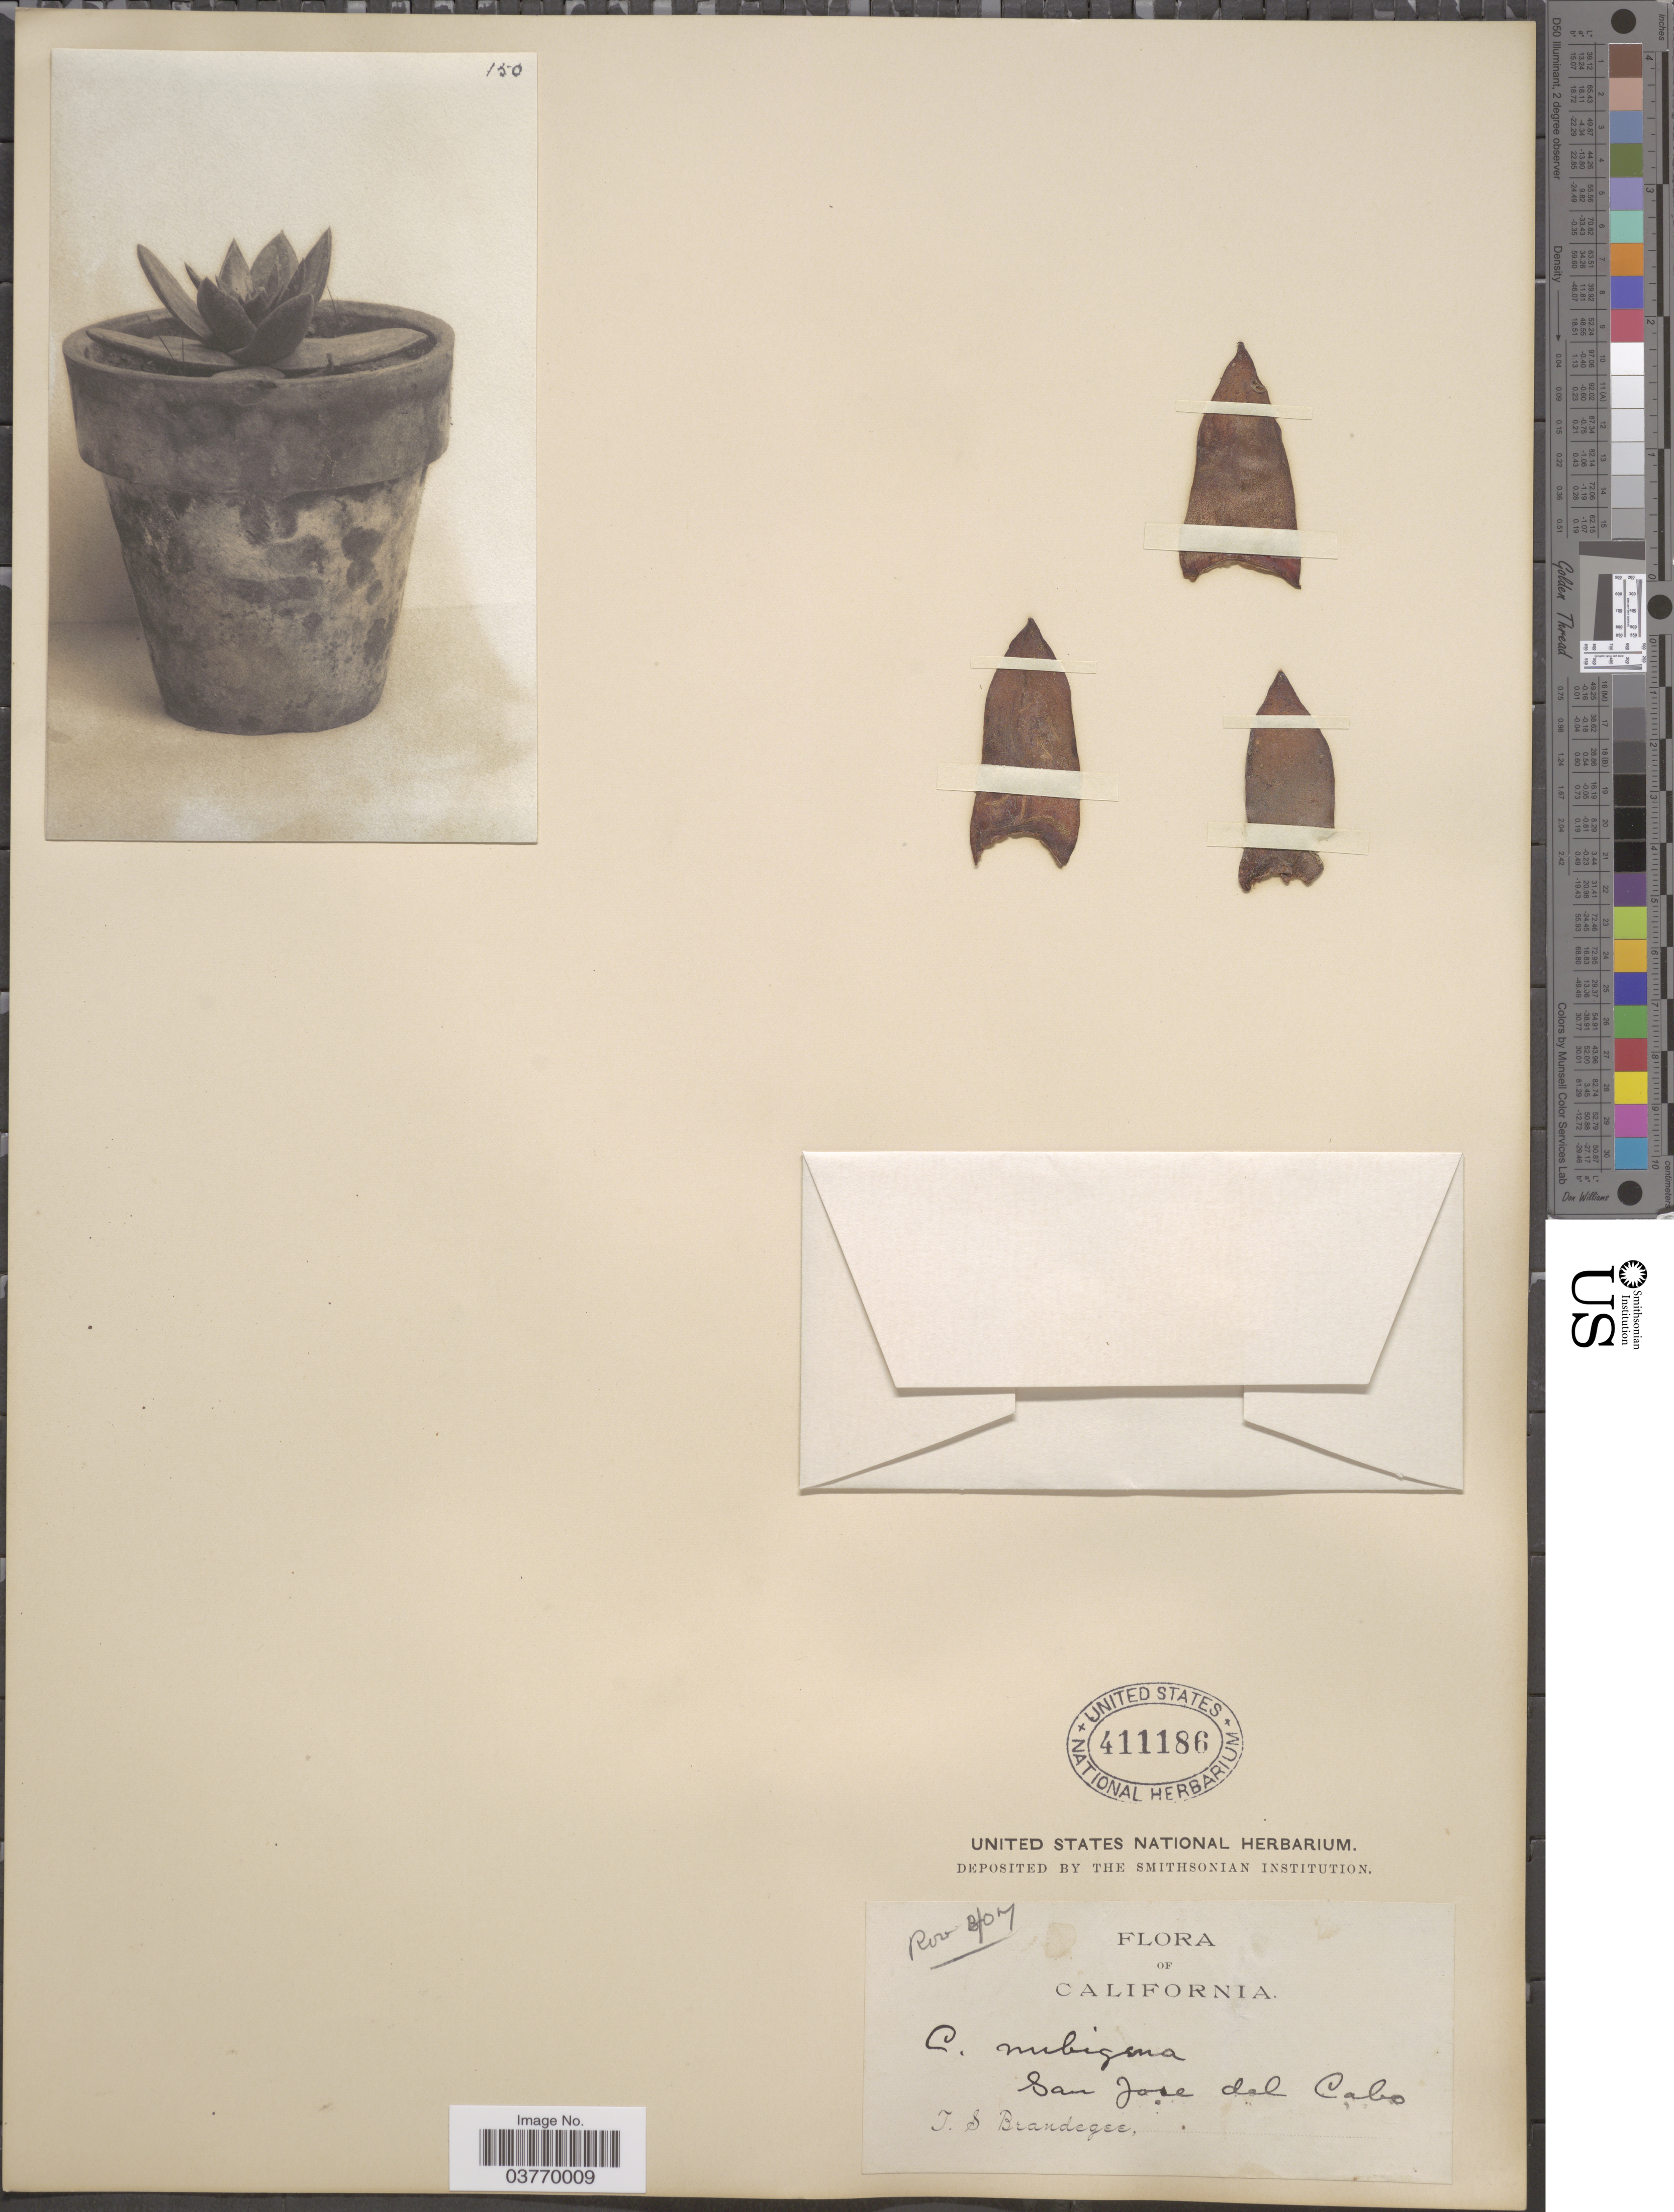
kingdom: Plantae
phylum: Tracheophyta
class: Magnoliopsida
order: Saxifragales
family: Crassulaceae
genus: Dudleya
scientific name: Dudleya xanti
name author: Rose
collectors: T. S. Brandegee (herbarium)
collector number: Rose 407*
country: United States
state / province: California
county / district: Santa Clara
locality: San Jose del Cabo.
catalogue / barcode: US 411186